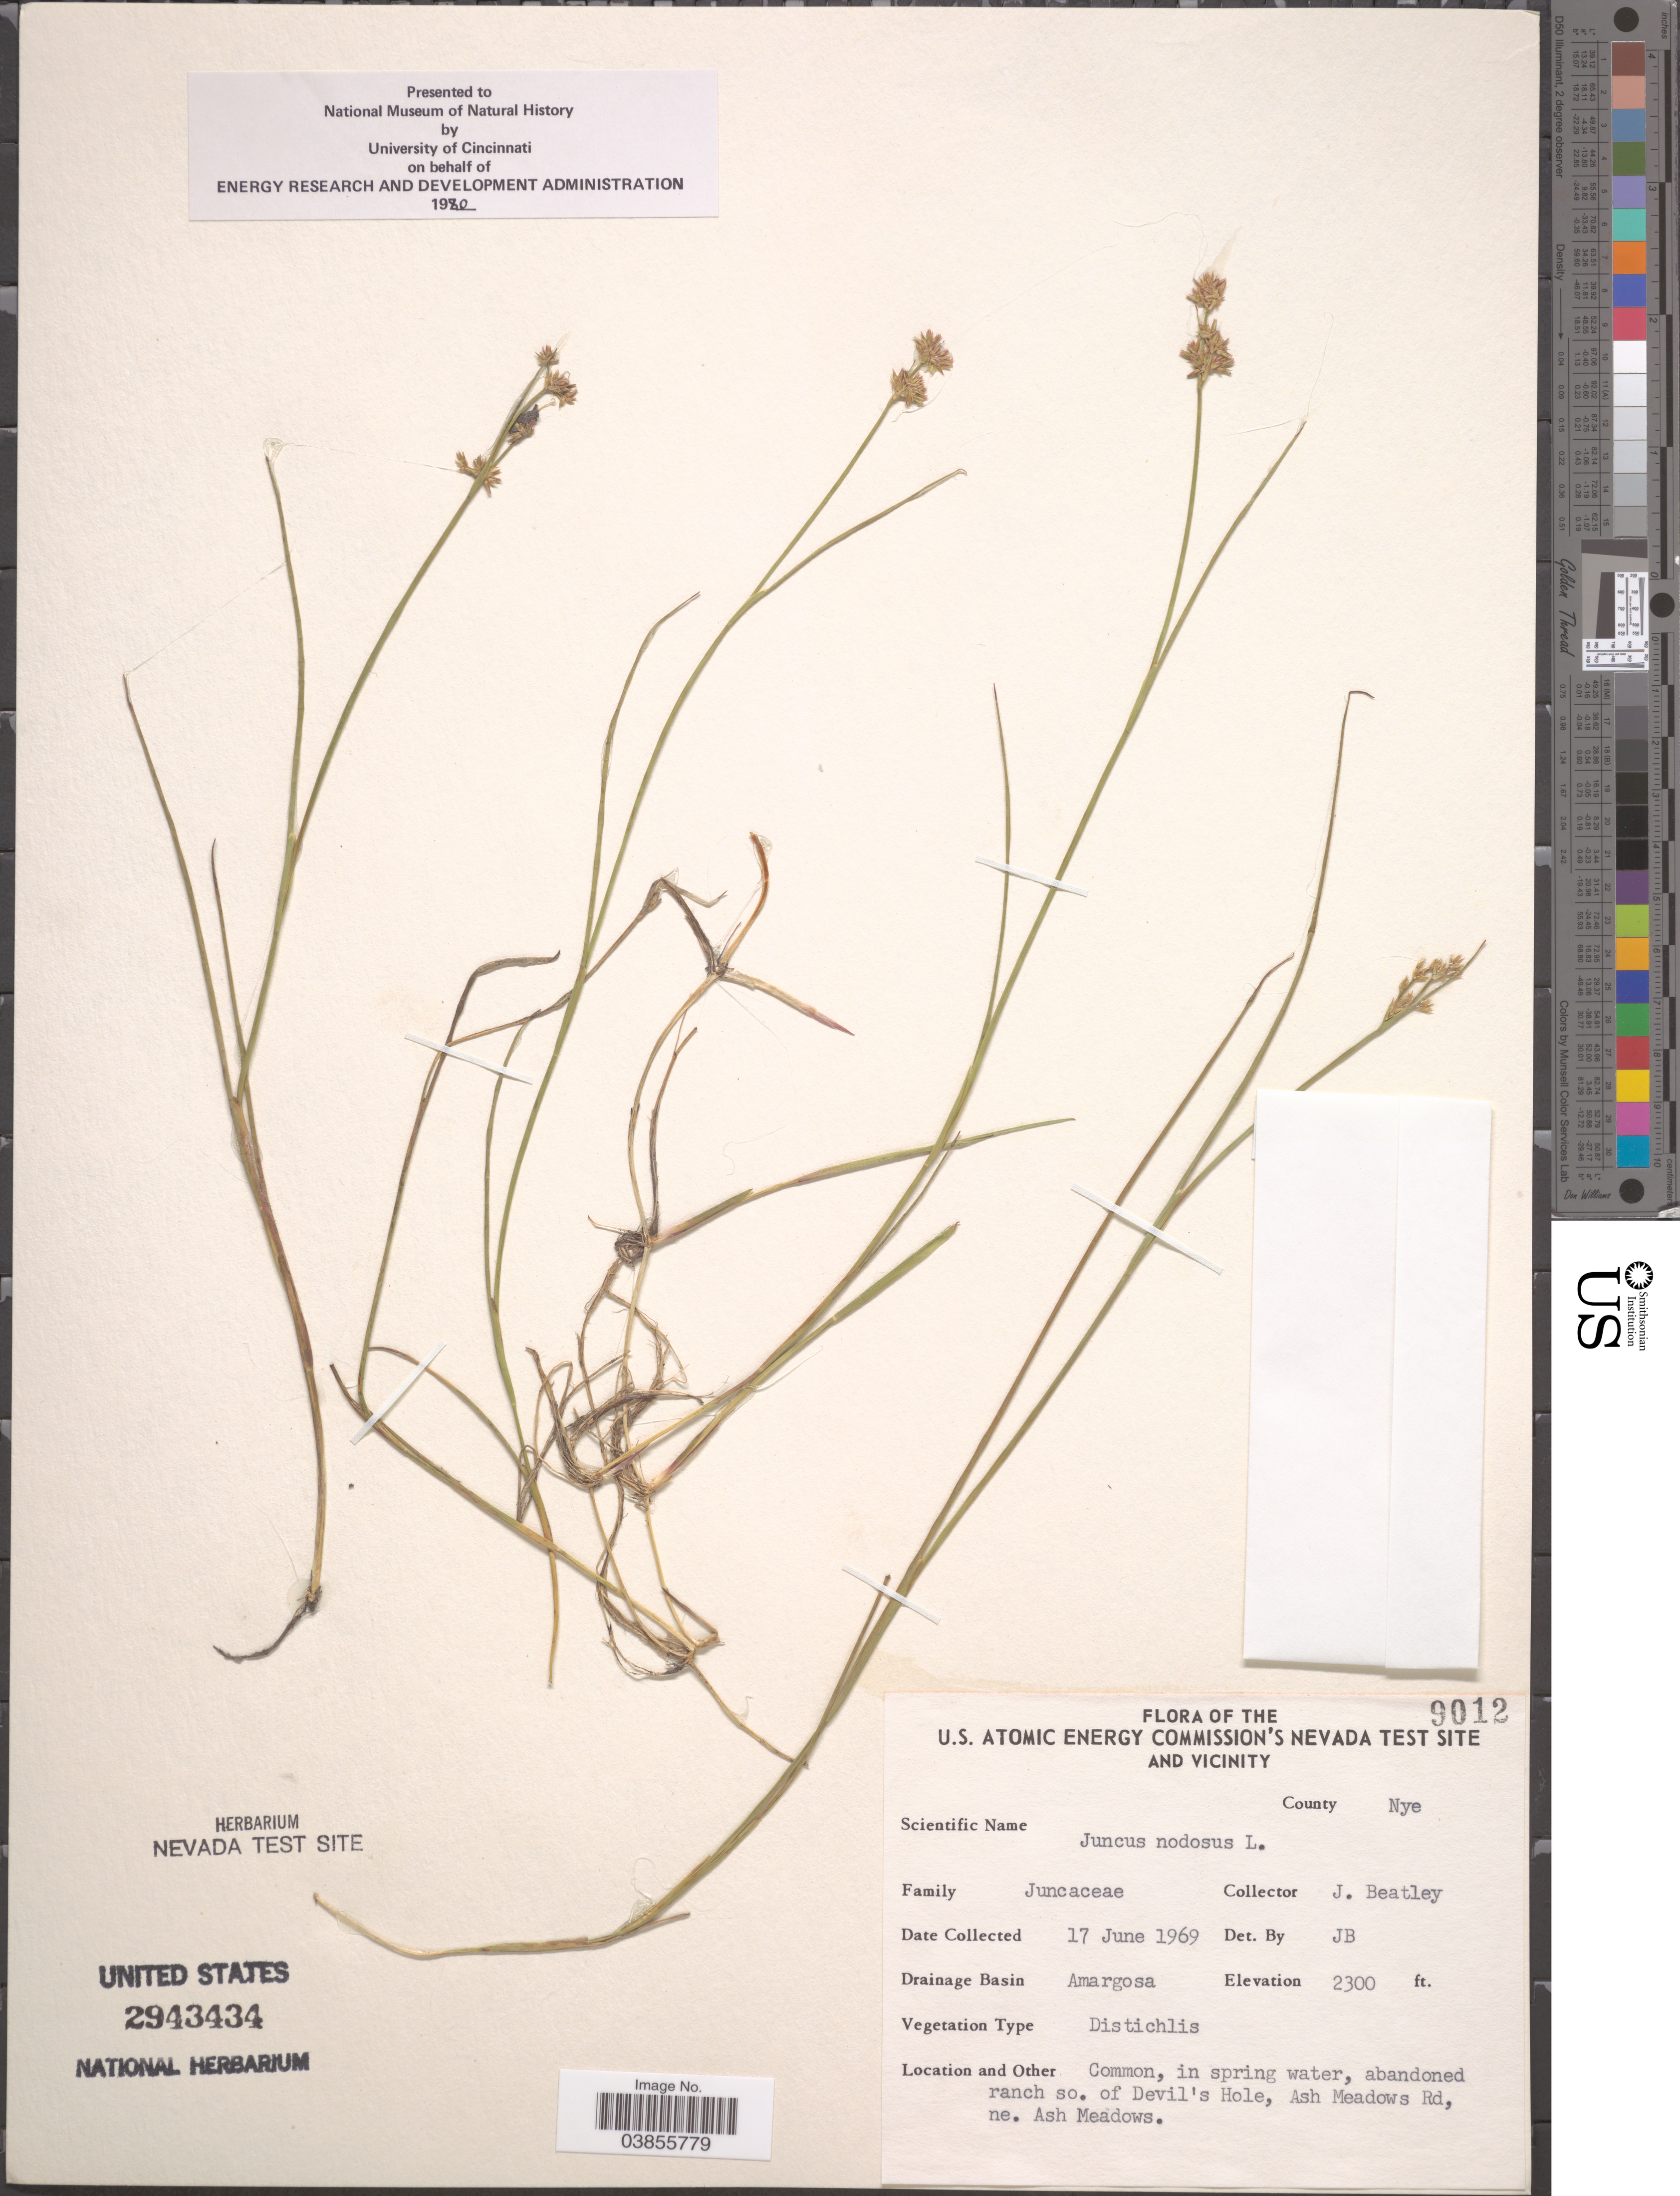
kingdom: Plantae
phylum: Tracheophyta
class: Liliopsida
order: Poales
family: Juncaceae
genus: Juncus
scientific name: Juncus nodosus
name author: L.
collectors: J. C. Beatley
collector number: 9012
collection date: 1969-06-17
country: United States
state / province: Nevada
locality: U.S. Atomic Energy Commission's Nevada Test Site and vicinity. County Nye. Drainage Basin Amargosa. Abandoned ranch so. of Devil's Hole, Ash Meadows Rd, ne. Ash Meadows.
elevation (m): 701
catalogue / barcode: US 2943434